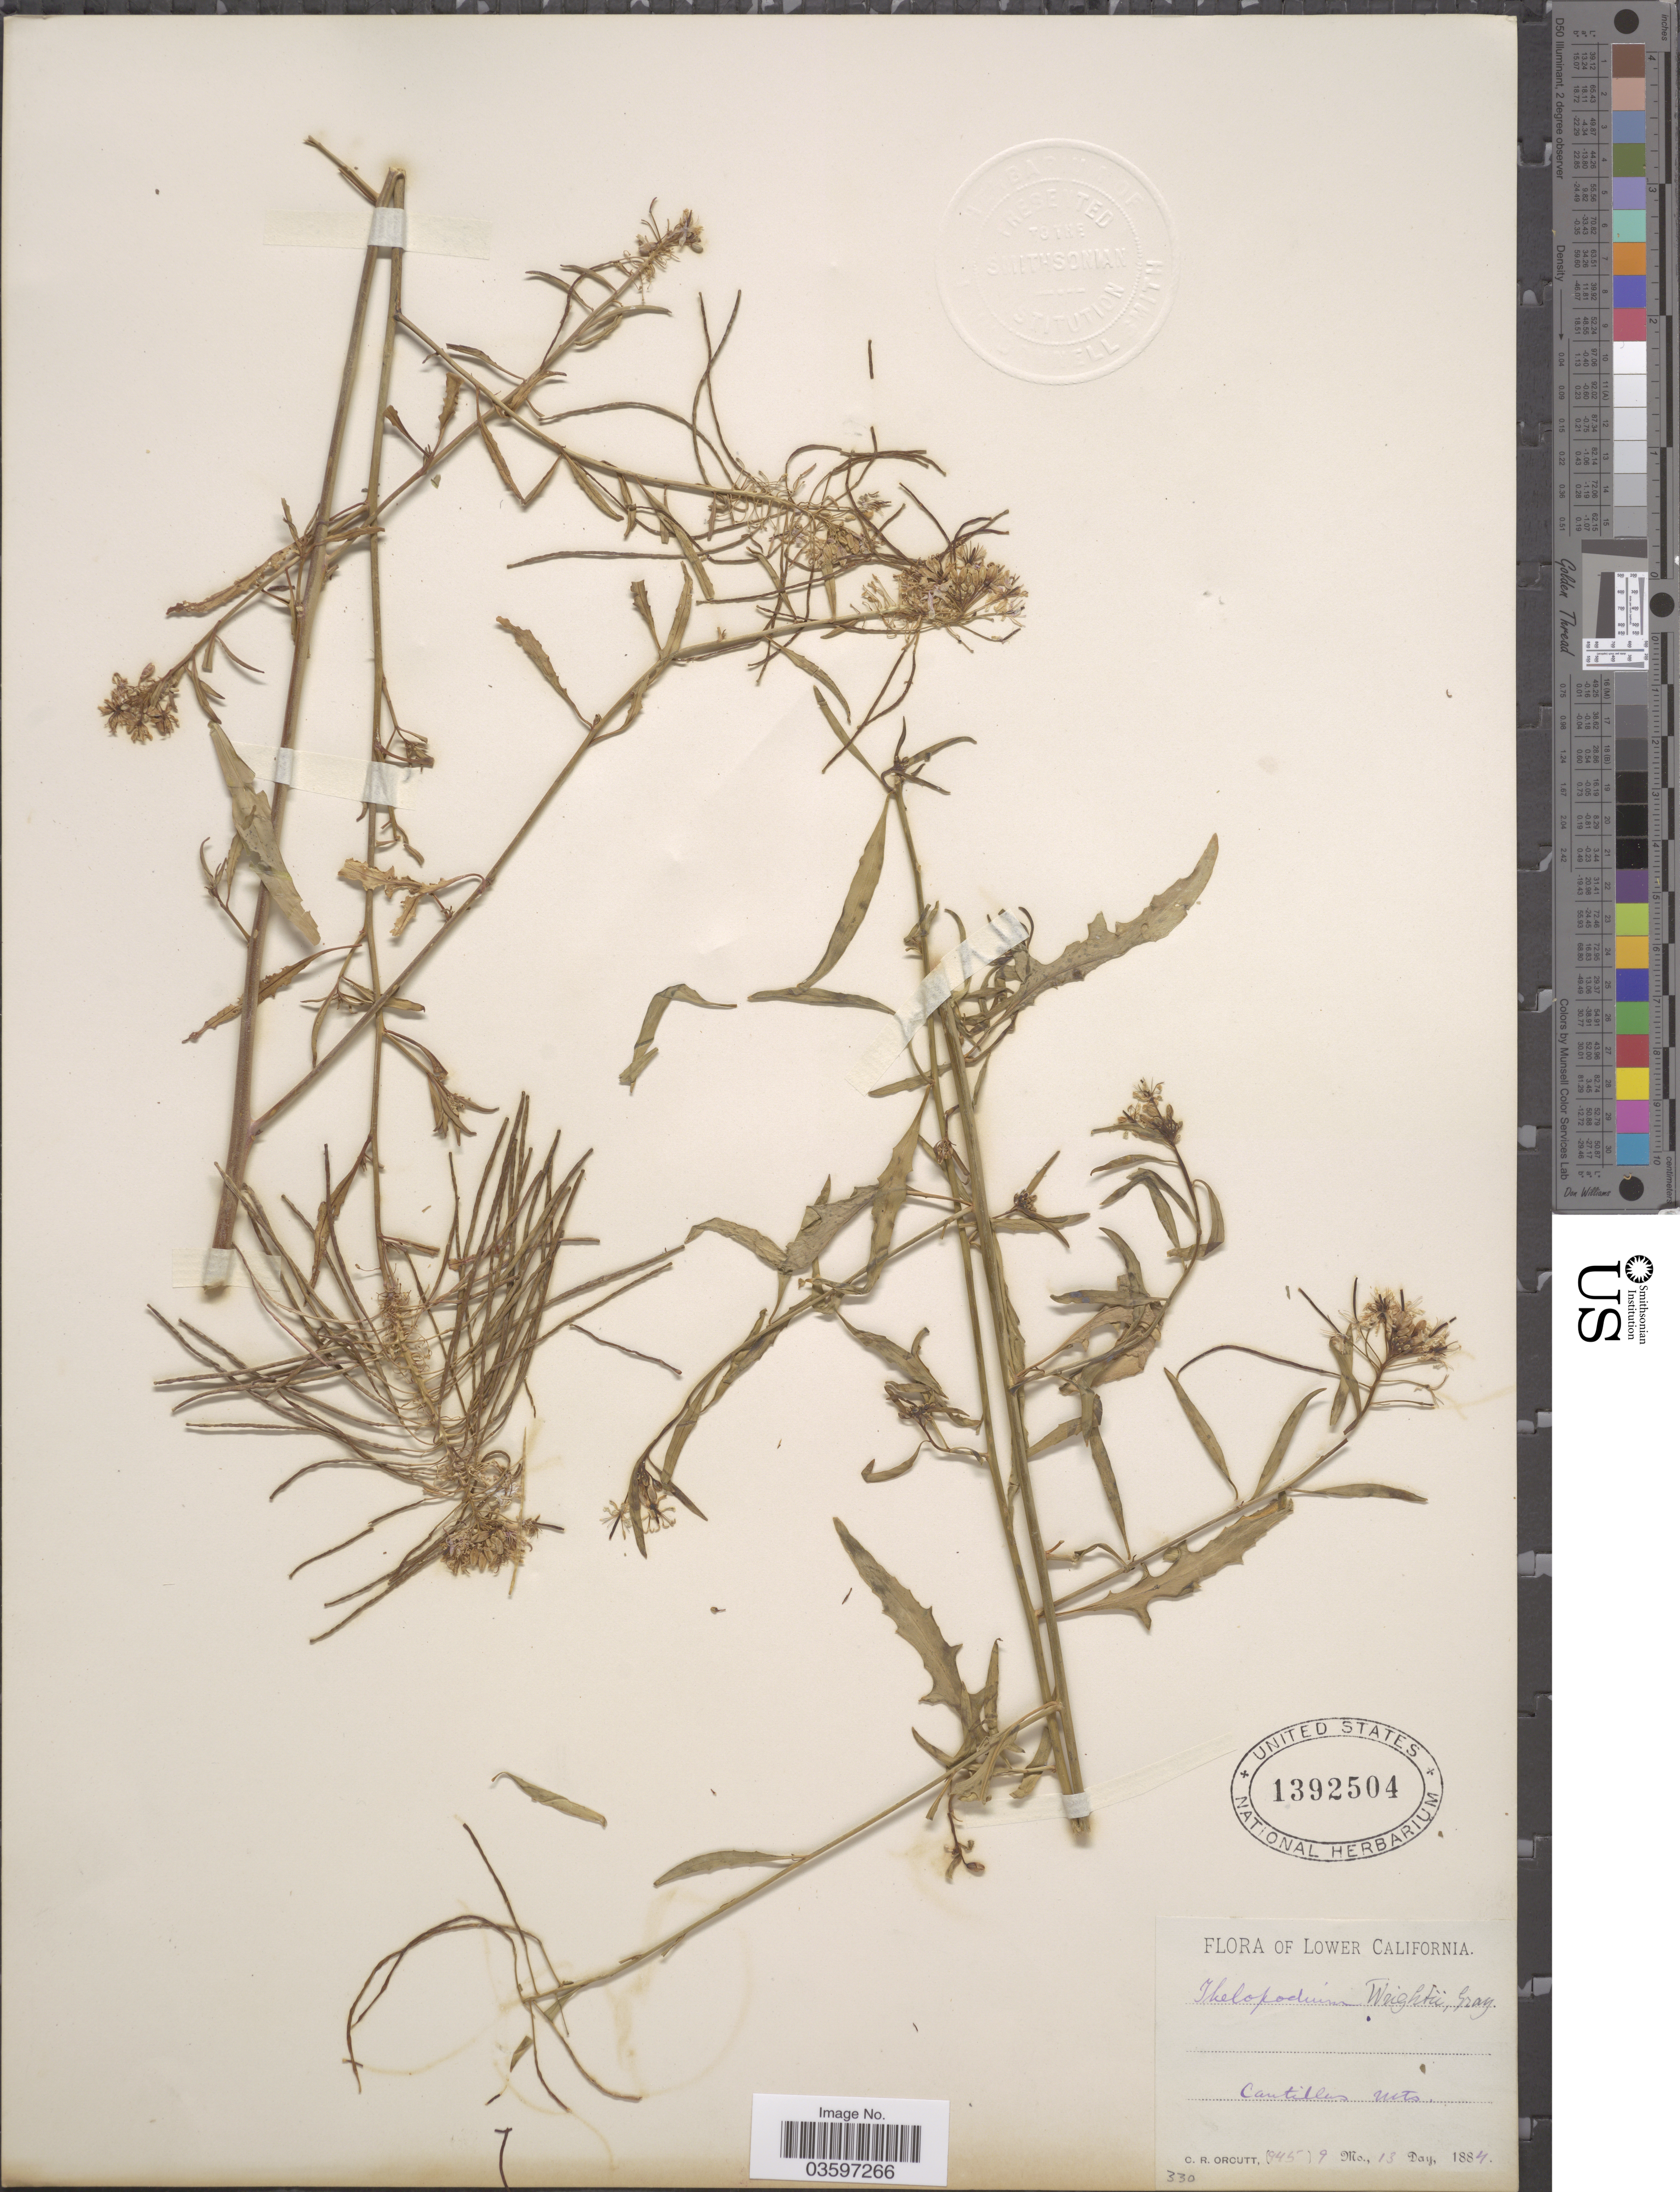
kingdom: Plantae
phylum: Tracheophyta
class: Magnoliopsida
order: Brassicales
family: Brassicaceae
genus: Stanleyella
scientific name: Stanleyella wrightii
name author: Rydb.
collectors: C. R. Orcutt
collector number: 945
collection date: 1884-09-13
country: Mexico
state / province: Baja California Norte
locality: Lower California. Cantillas Mts.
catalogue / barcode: US 1392504